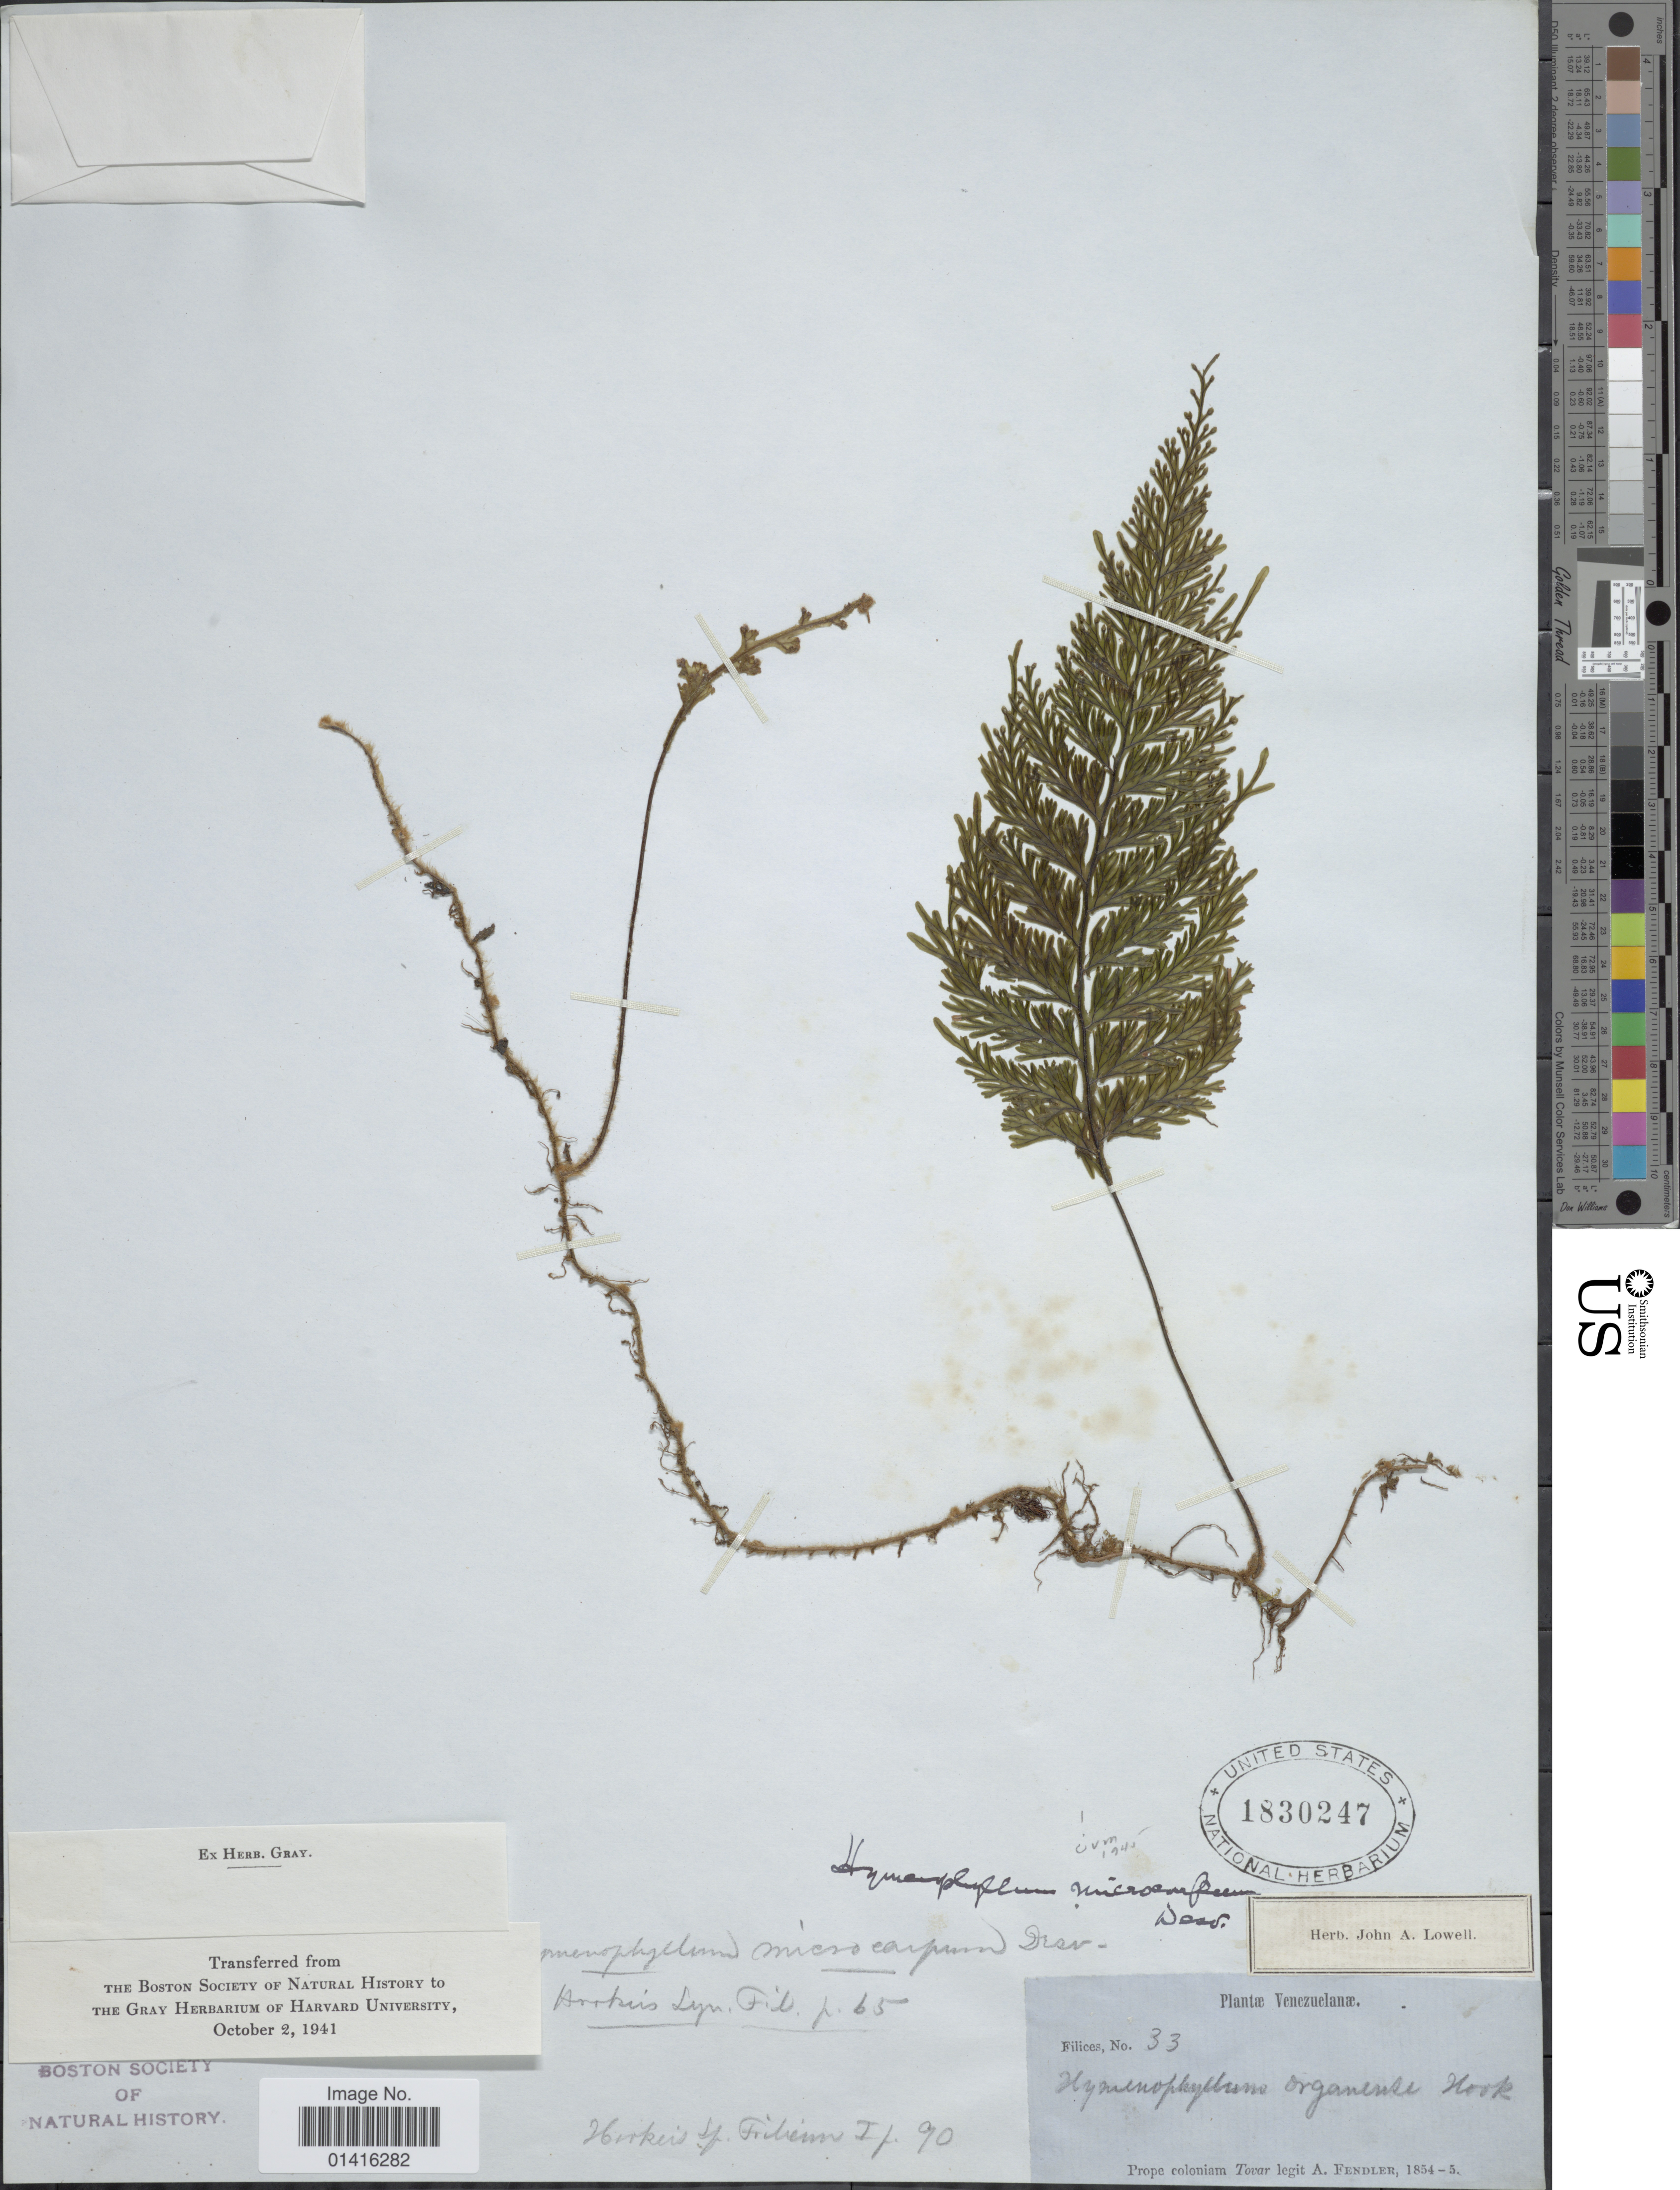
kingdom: Plantae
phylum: Tracheophyta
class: Polypodiopsida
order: Hymenophyllales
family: Hymenophyllaceae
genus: Hymenophyllum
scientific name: Hymenophyllum microcarpum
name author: (Desv.) Lellinger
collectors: A. Fendler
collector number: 33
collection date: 1854/1855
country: Venezuela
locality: Prope coloniam Tovar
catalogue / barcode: US 1830247